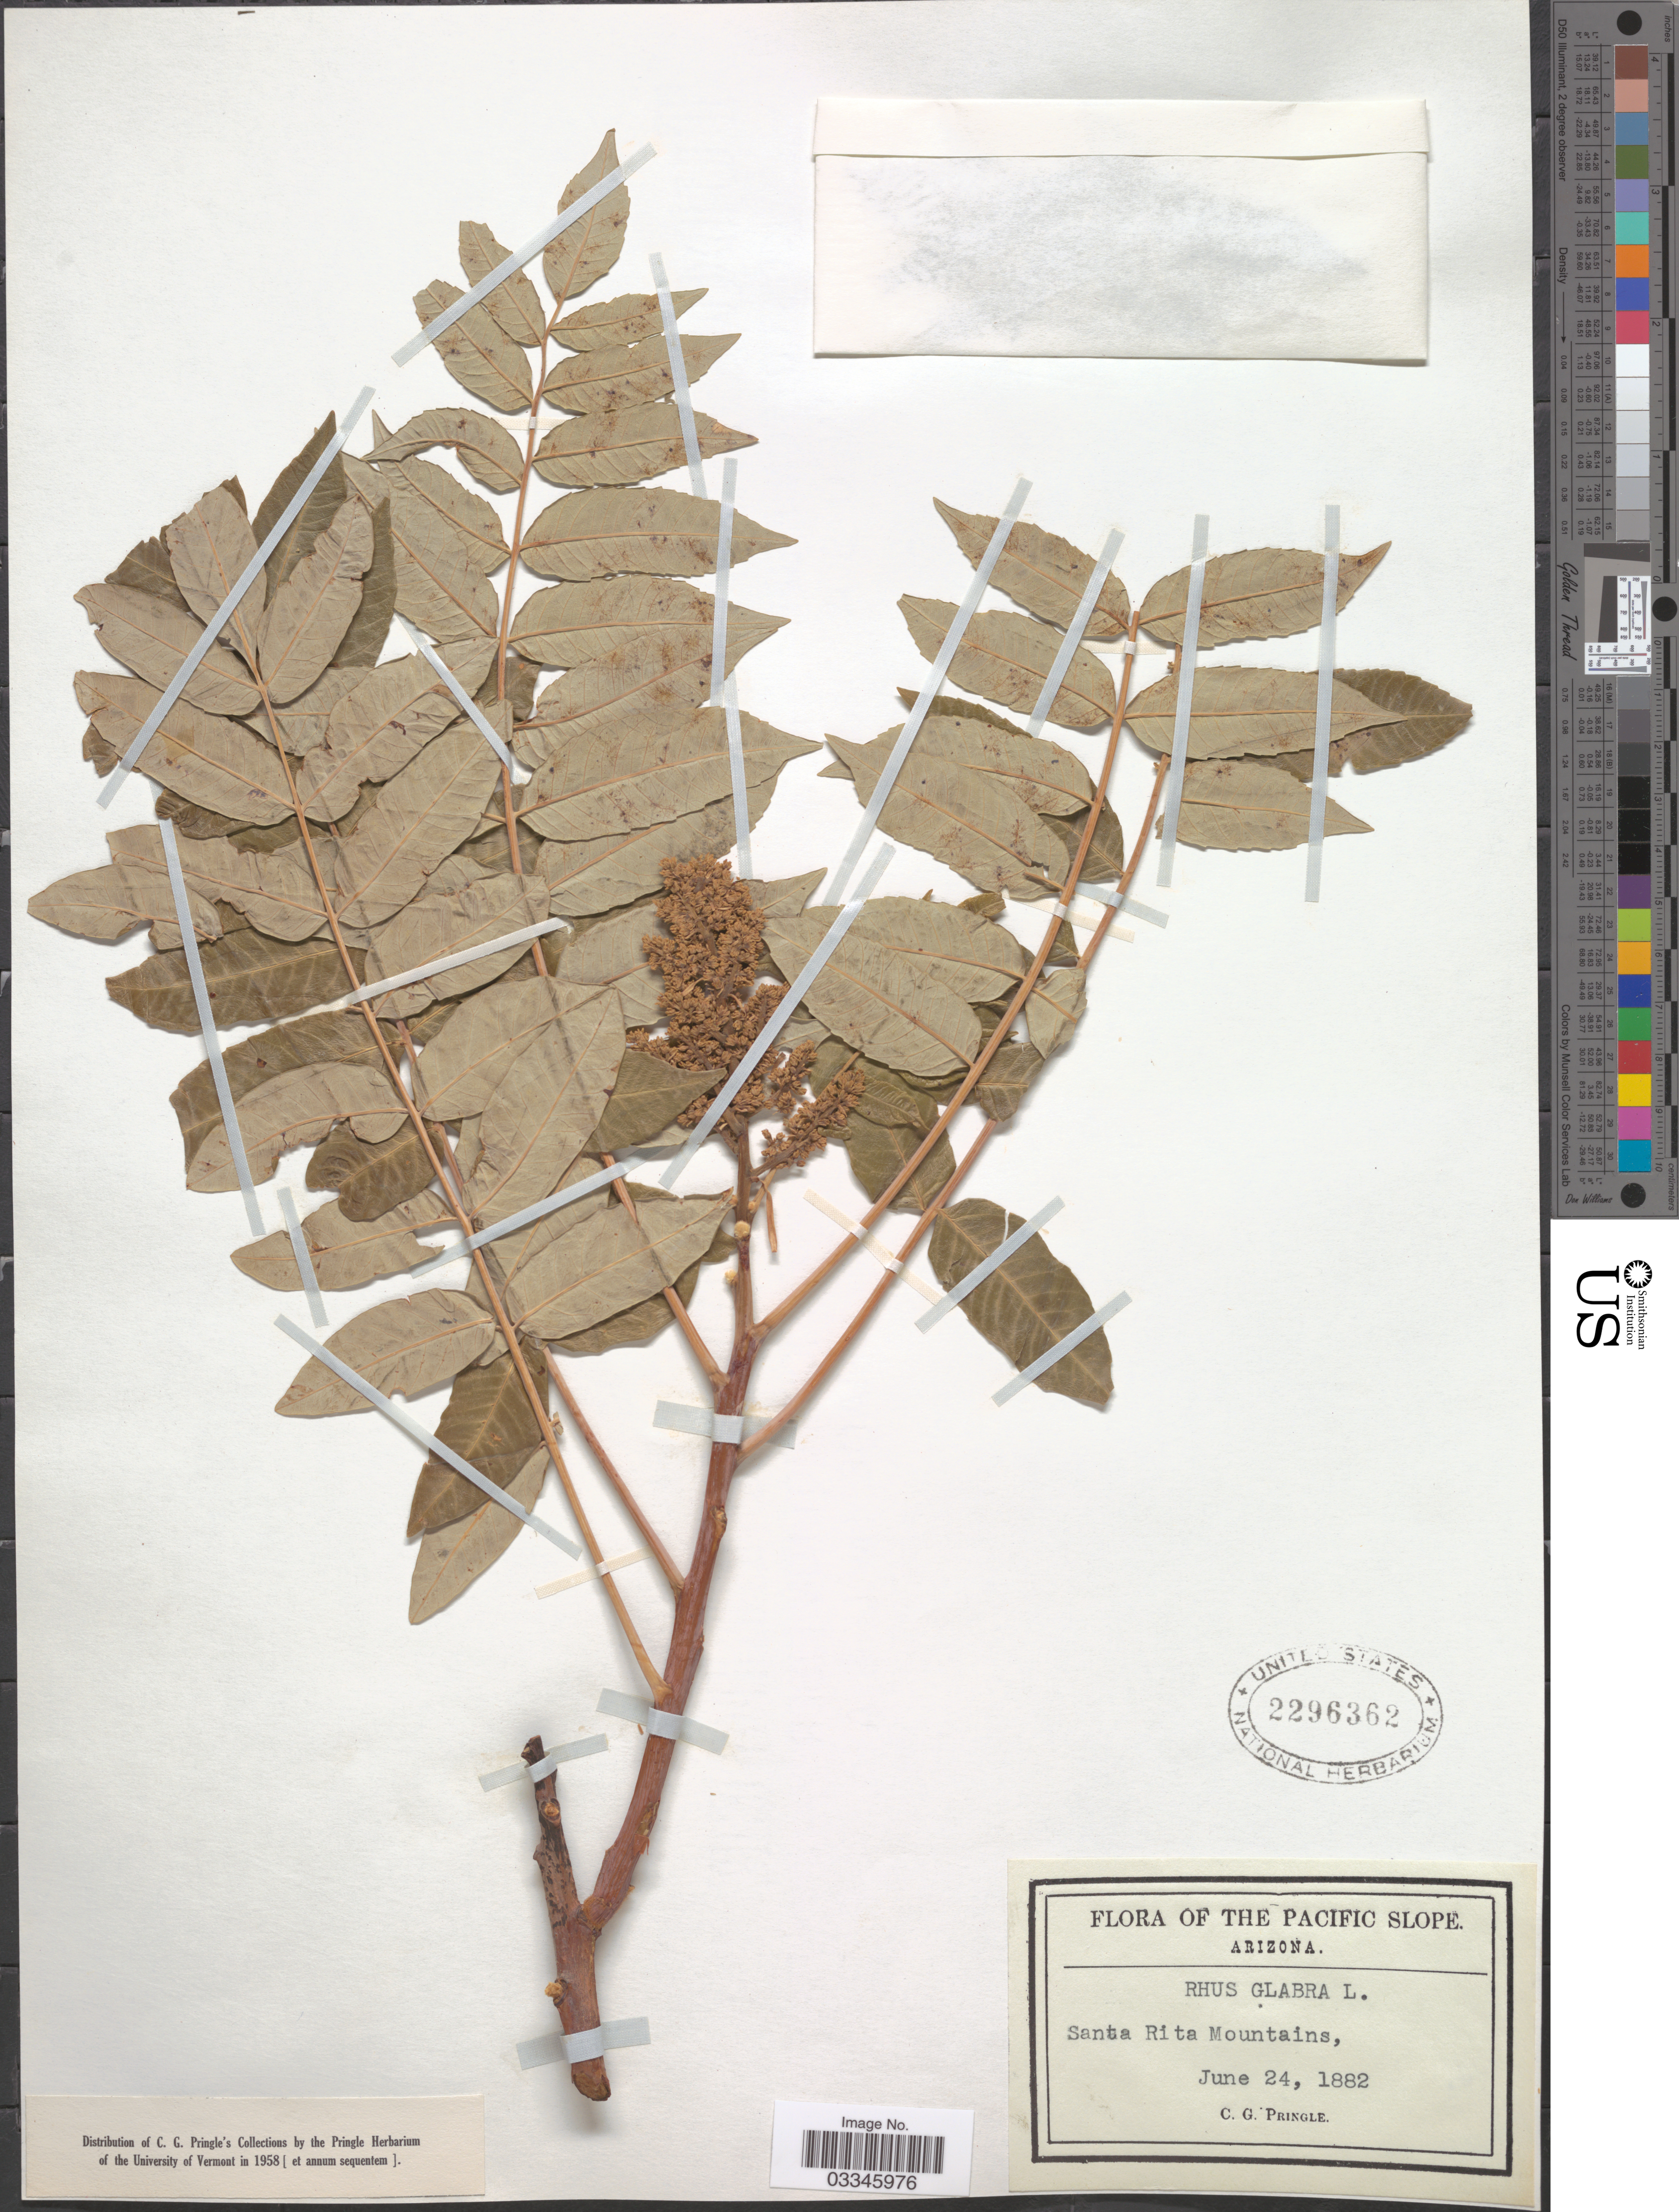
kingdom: Plantae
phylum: Tracheophyta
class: Magnoliopsida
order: Sapindales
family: Anacardiaceae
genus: Rhus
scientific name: Rhus glabra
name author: L.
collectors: C. G. Pringle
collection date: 1882-06-24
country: United States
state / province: Arizona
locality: The Pacific Slope. Santa Rita Mountains.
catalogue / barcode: US 2296362